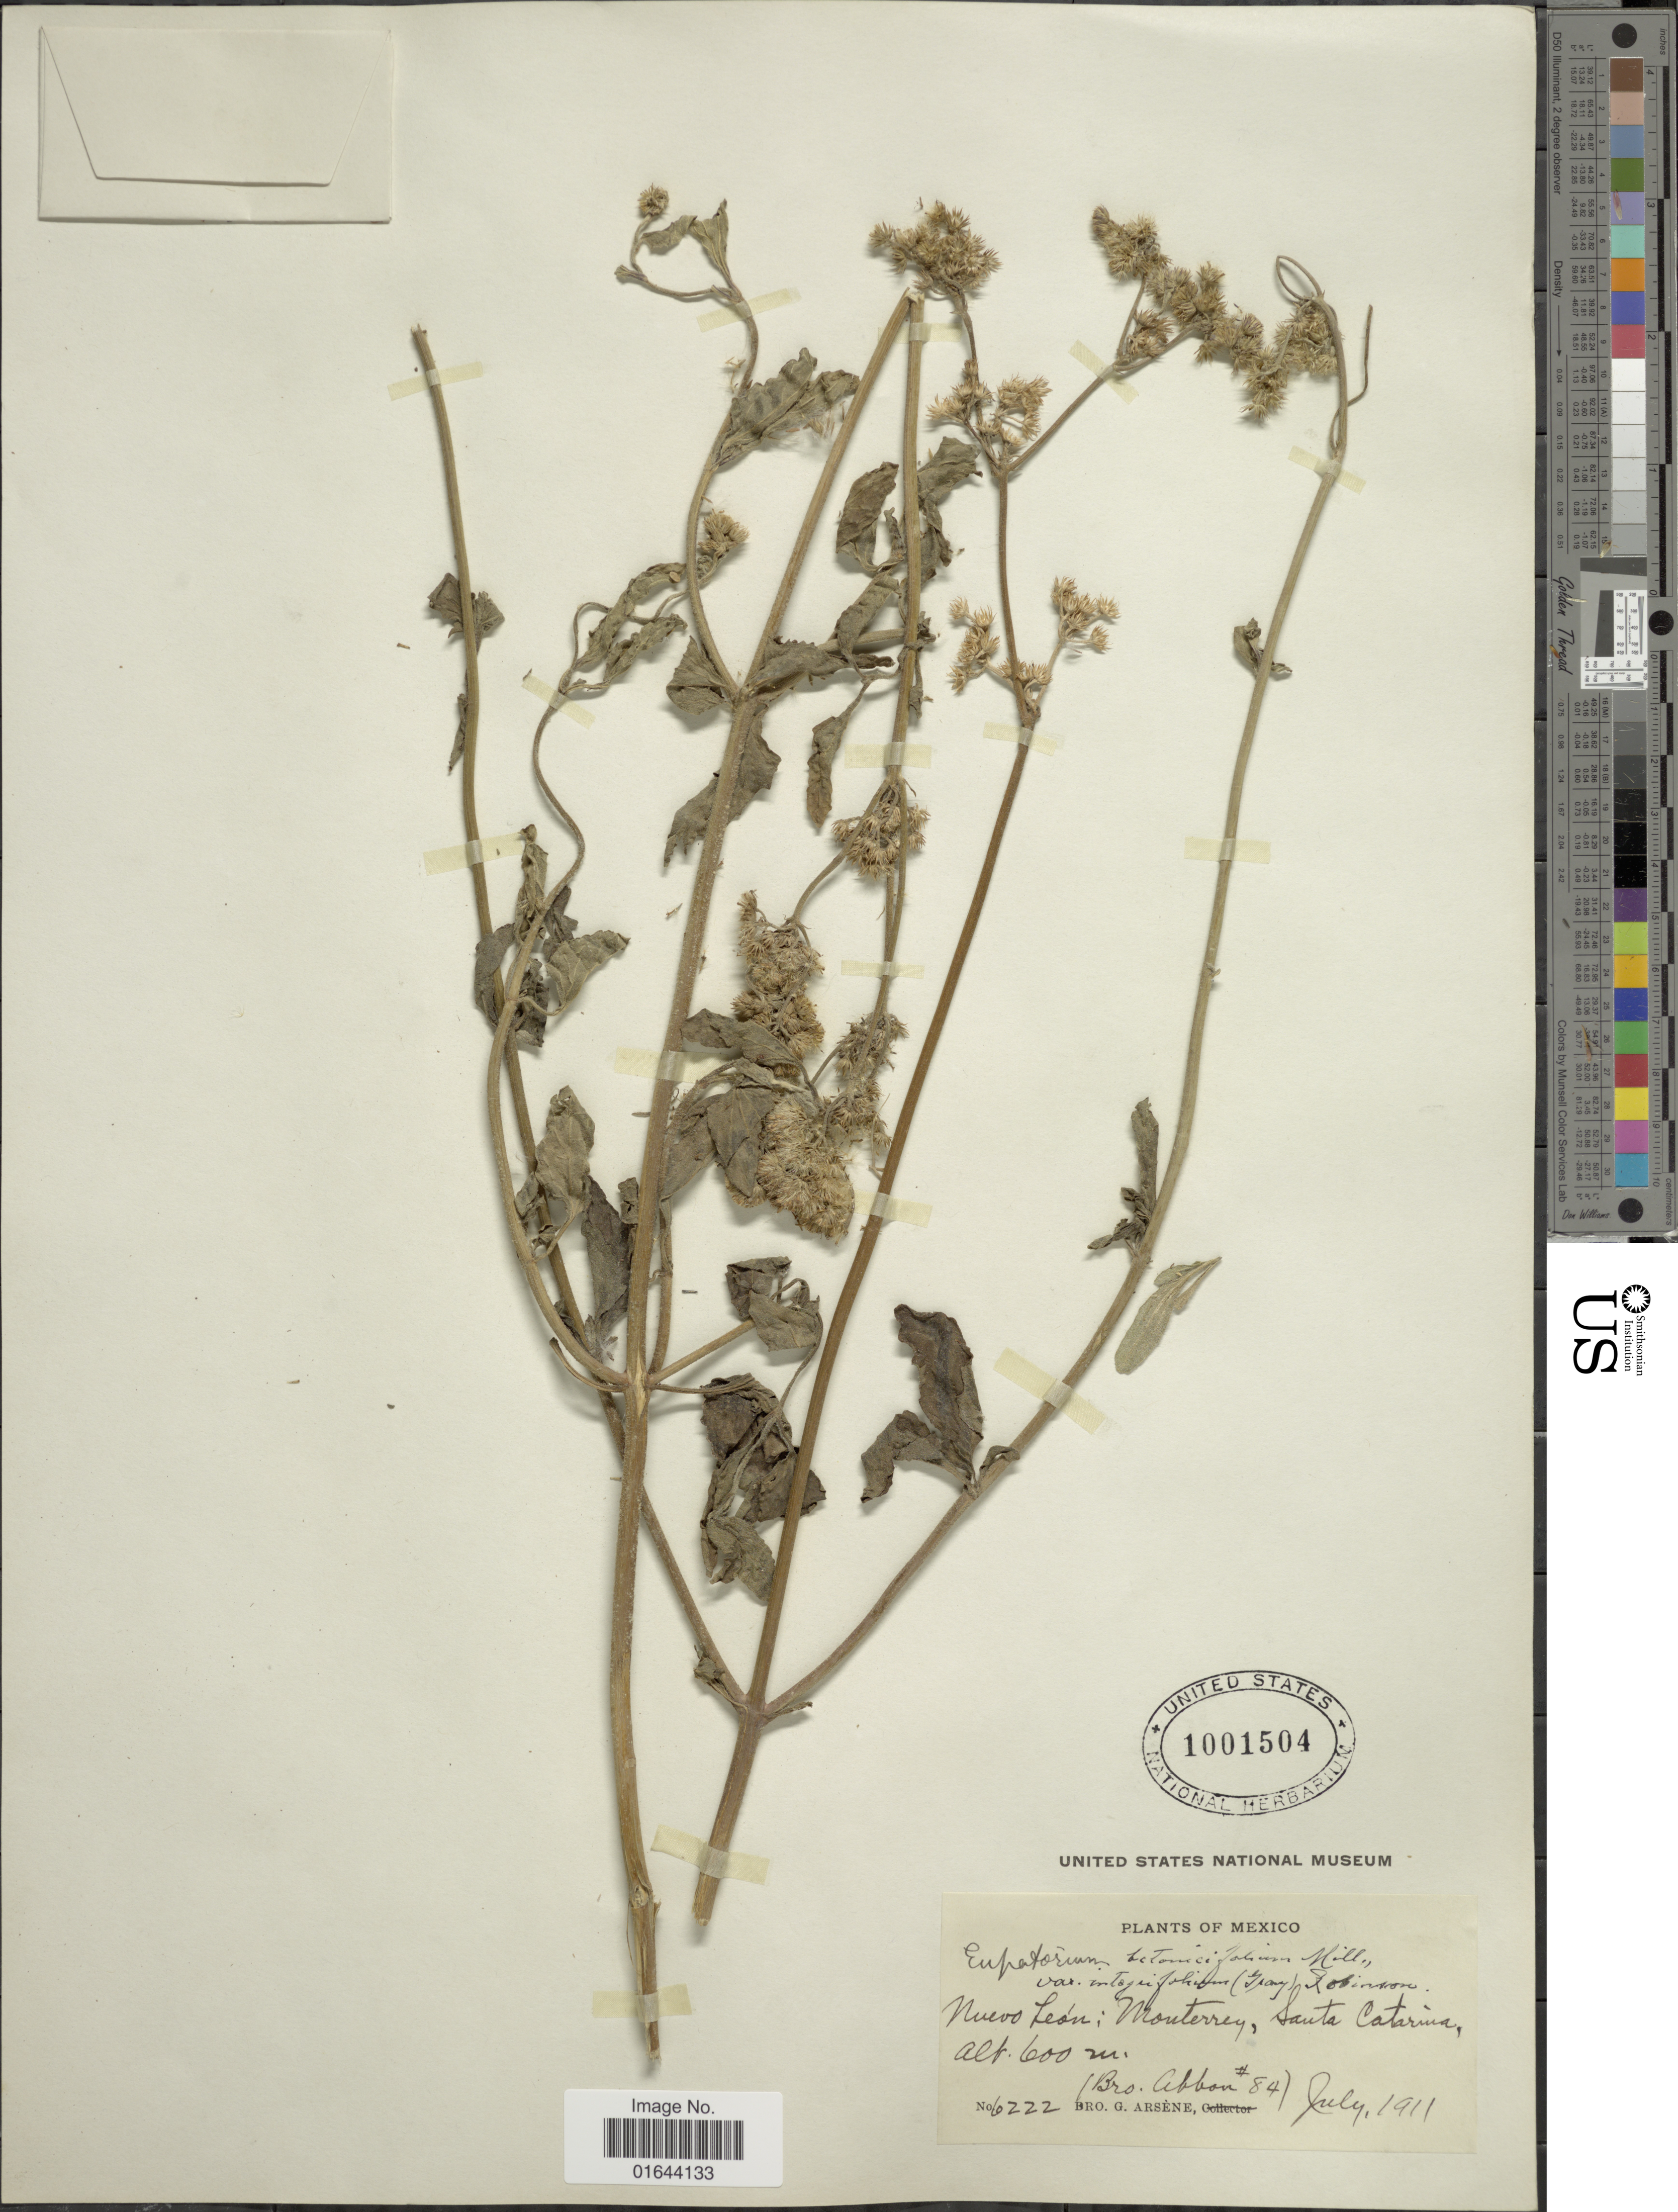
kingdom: Plantae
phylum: Tracheophyta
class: Magnoliopsida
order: Asterales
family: Asteraceae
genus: Conoclinium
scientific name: Conoclinium betonicifolium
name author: (Mill.) R.M. King & H. Rob.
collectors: Bro. Abbon & Bro. G. Arsène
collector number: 6222/84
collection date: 1911-07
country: Mexico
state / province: Nuevo León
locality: Mexico. Nuevo Leon: Monterrey, Santa Catarina.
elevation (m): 600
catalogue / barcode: US 1001504